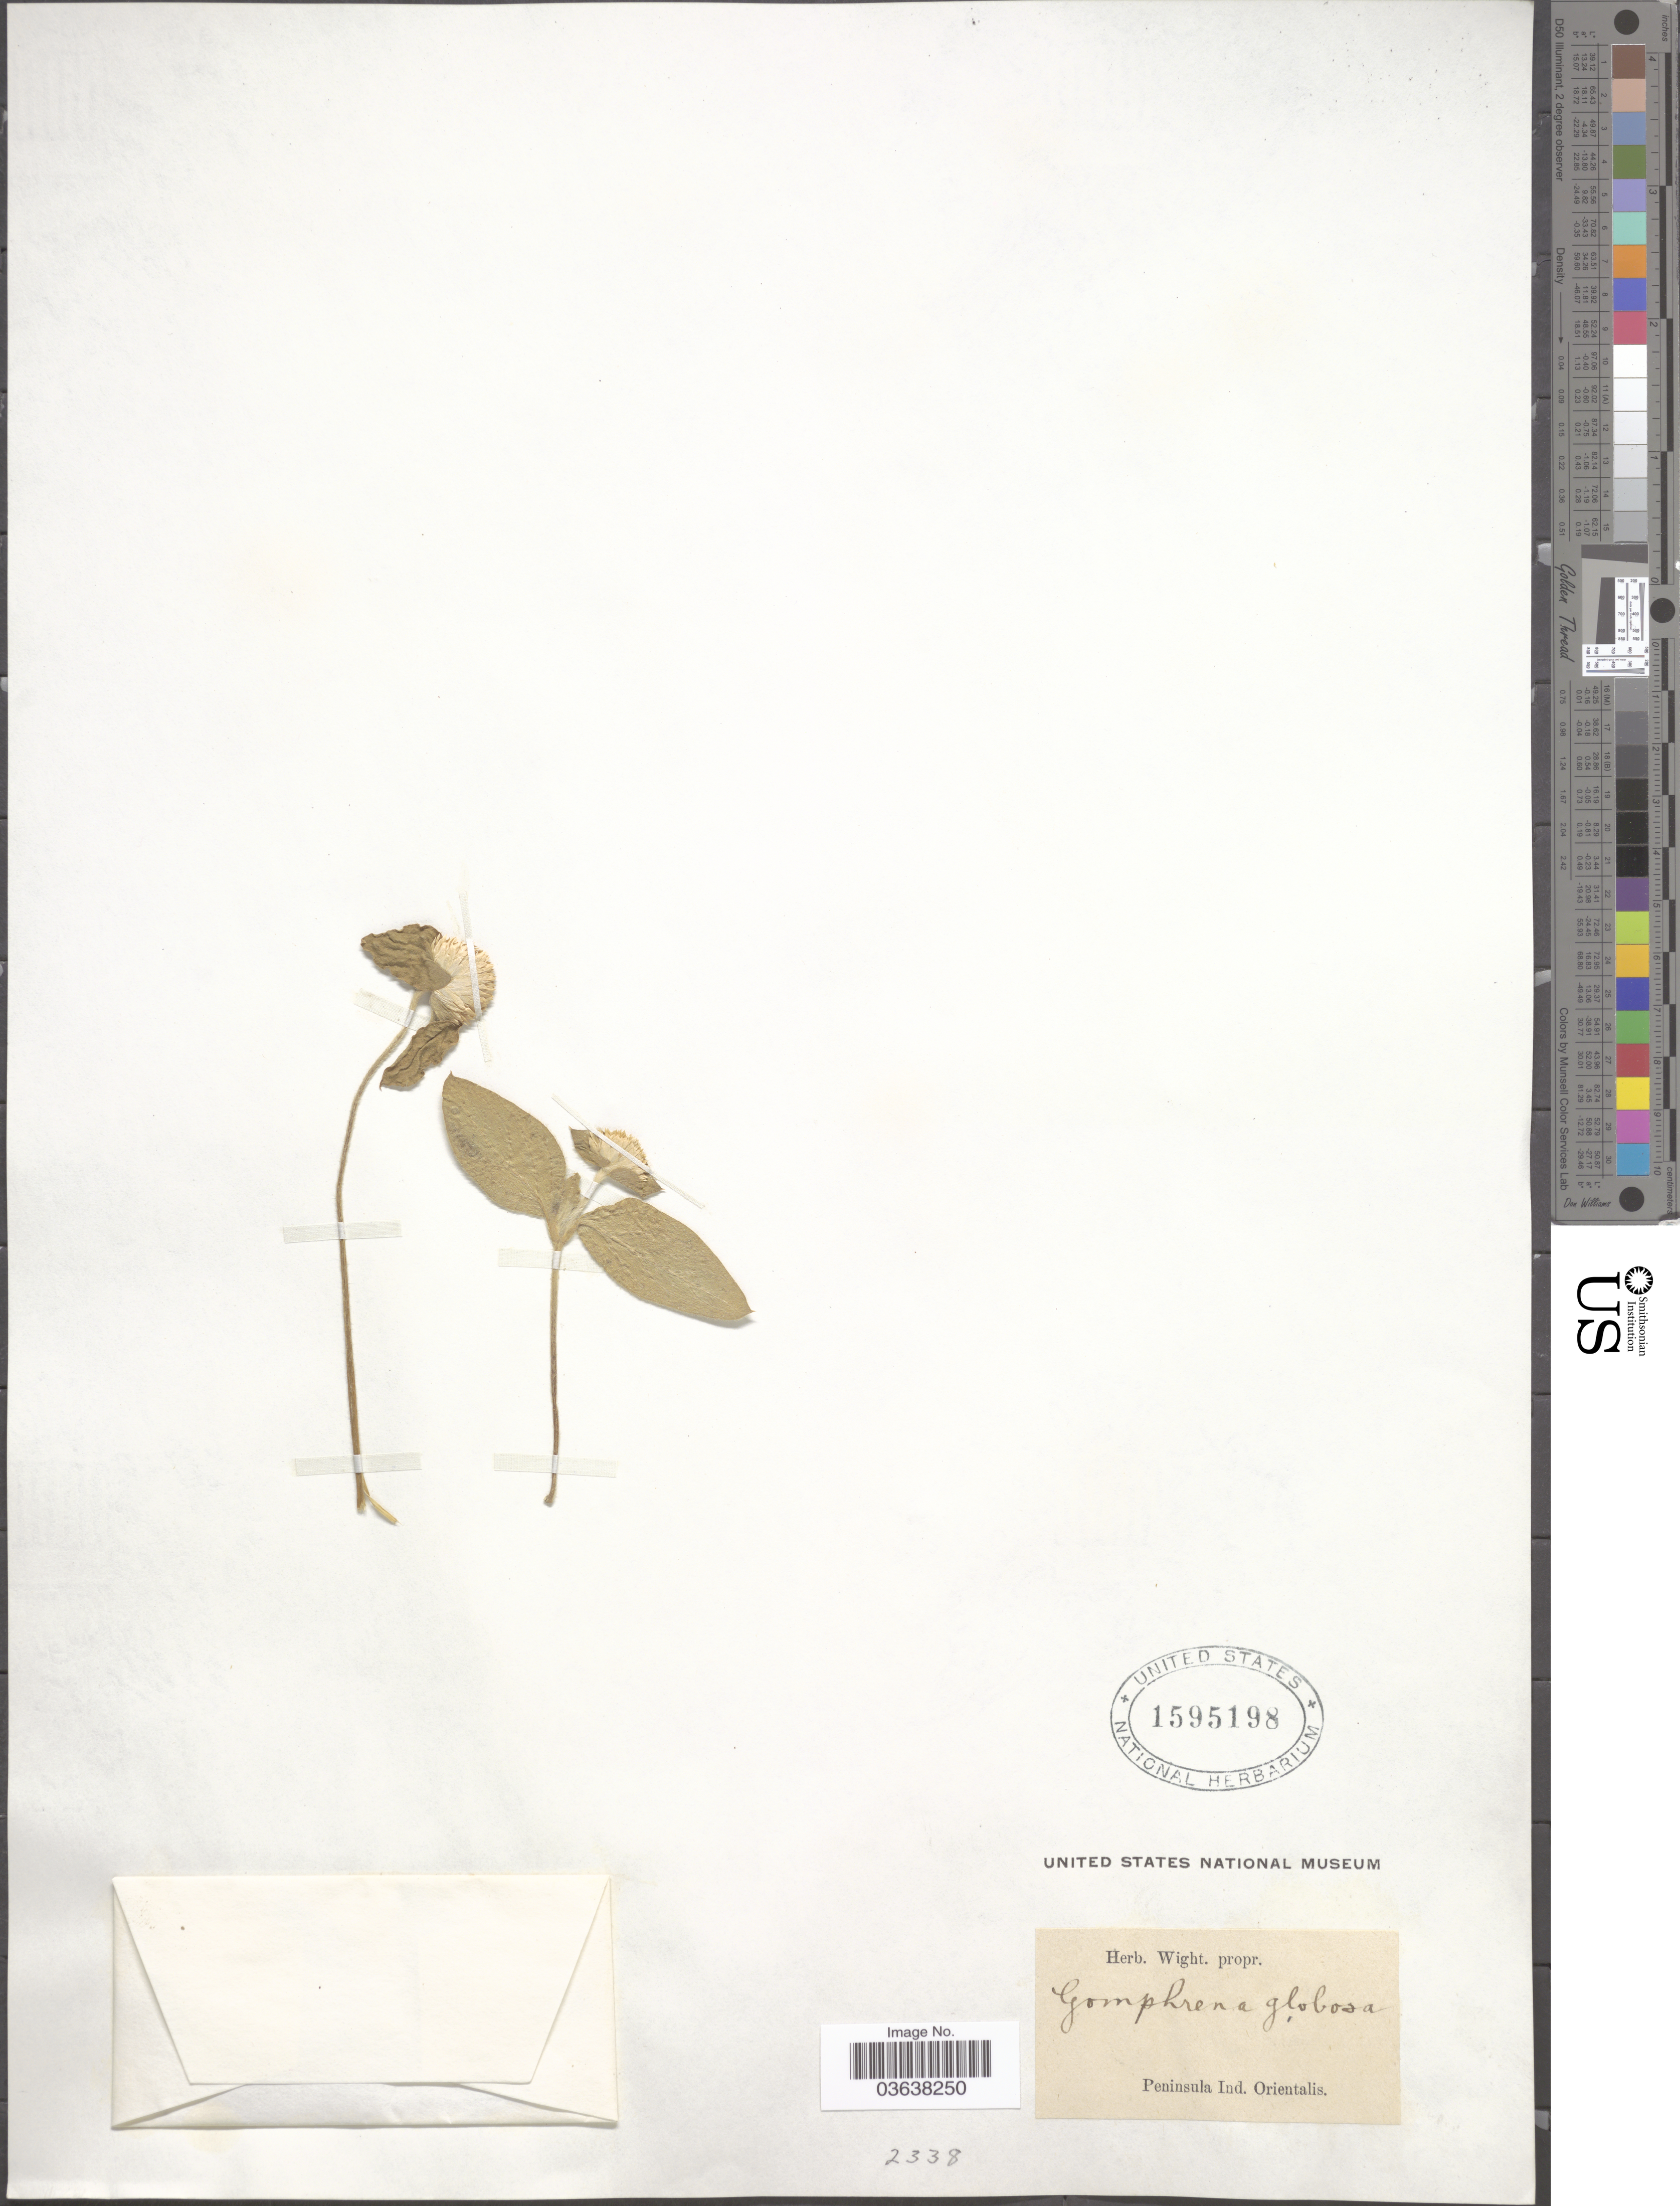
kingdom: Plantae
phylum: Tracheophyta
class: Magnoliopsida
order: Caryophyllales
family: Amaranthaceae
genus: Gomphrena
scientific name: Gomphrena globosa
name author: L.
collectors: ex Herb. Wight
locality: Peninsula Ind. Orientalis.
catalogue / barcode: US 1595198